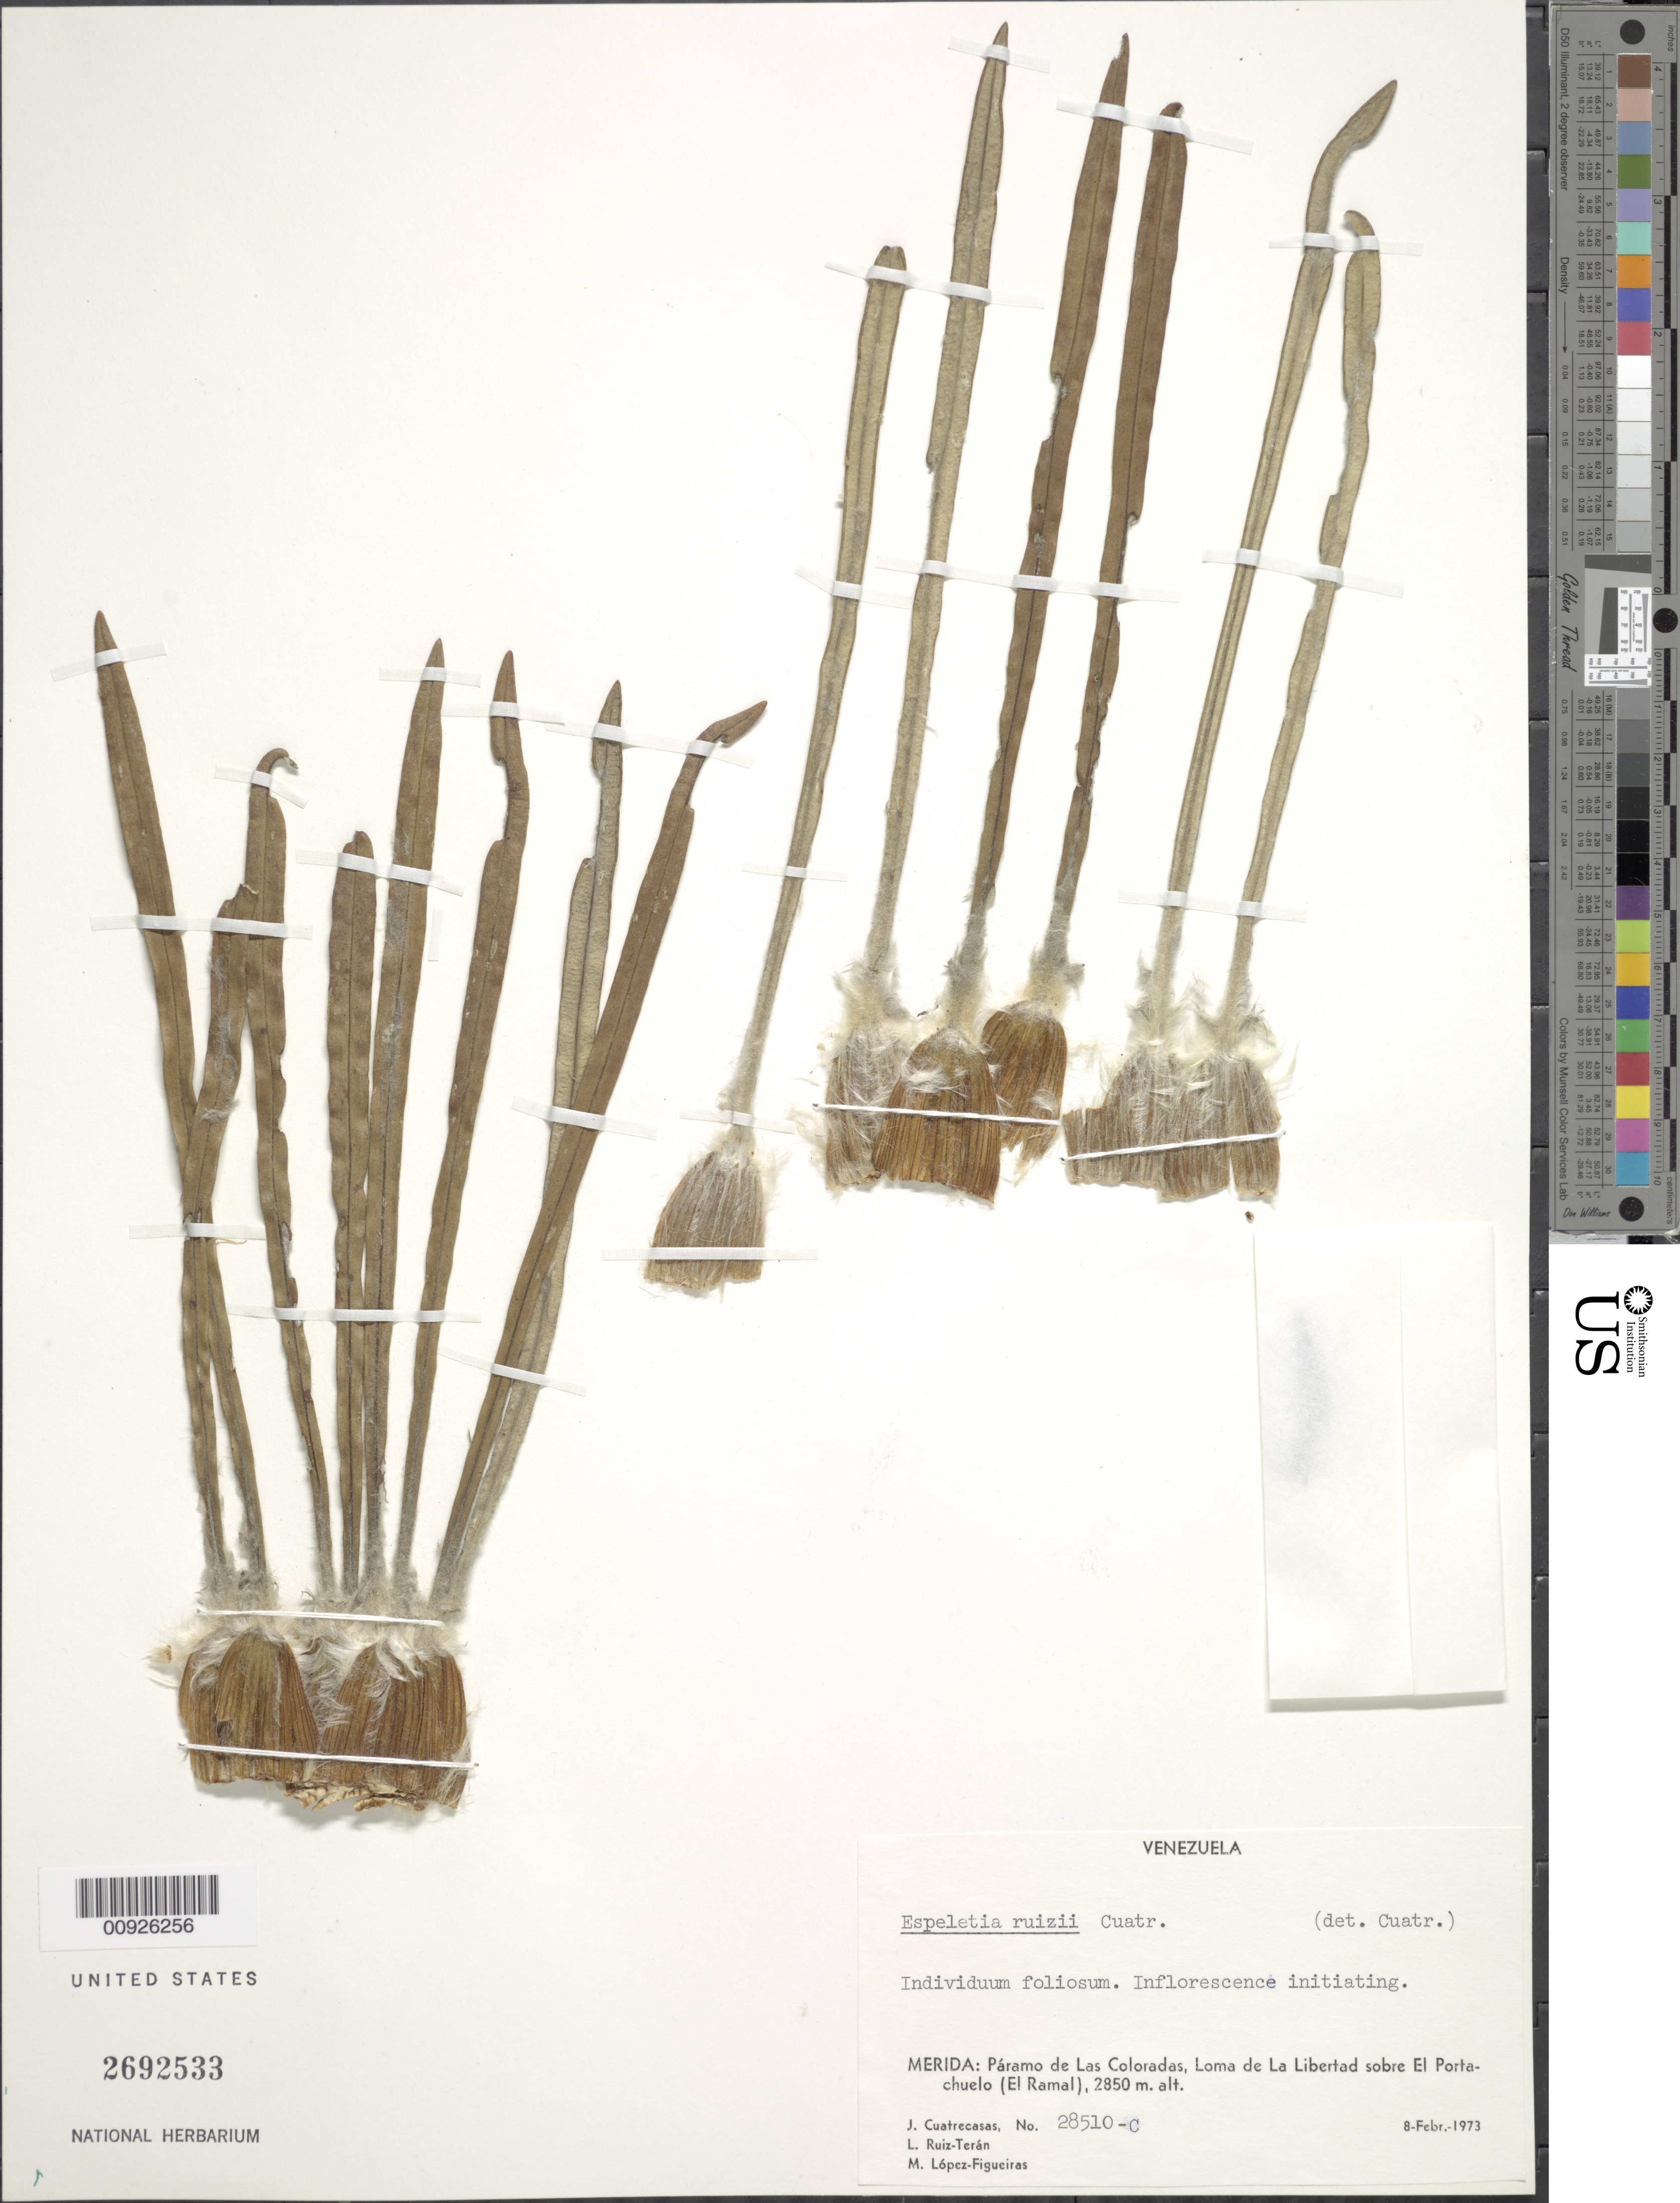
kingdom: Plantae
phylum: Tracheophyta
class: Magnoliopsida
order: Asterales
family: Asteraceae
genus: Ruilopezia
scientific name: Ruilopezia ruizii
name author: (Cuatrec.) Cuatrec.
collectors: J. Cuatrecasas, L. E. Ruíz-Terán & M. López Figueiras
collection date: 1973-02-08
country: Venezuela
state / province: Mérida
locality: P. de las Coloradas. Loma de la Libertad sobre El Portachuelo (El Ramal)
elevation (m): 2850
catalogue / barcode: US 2692533